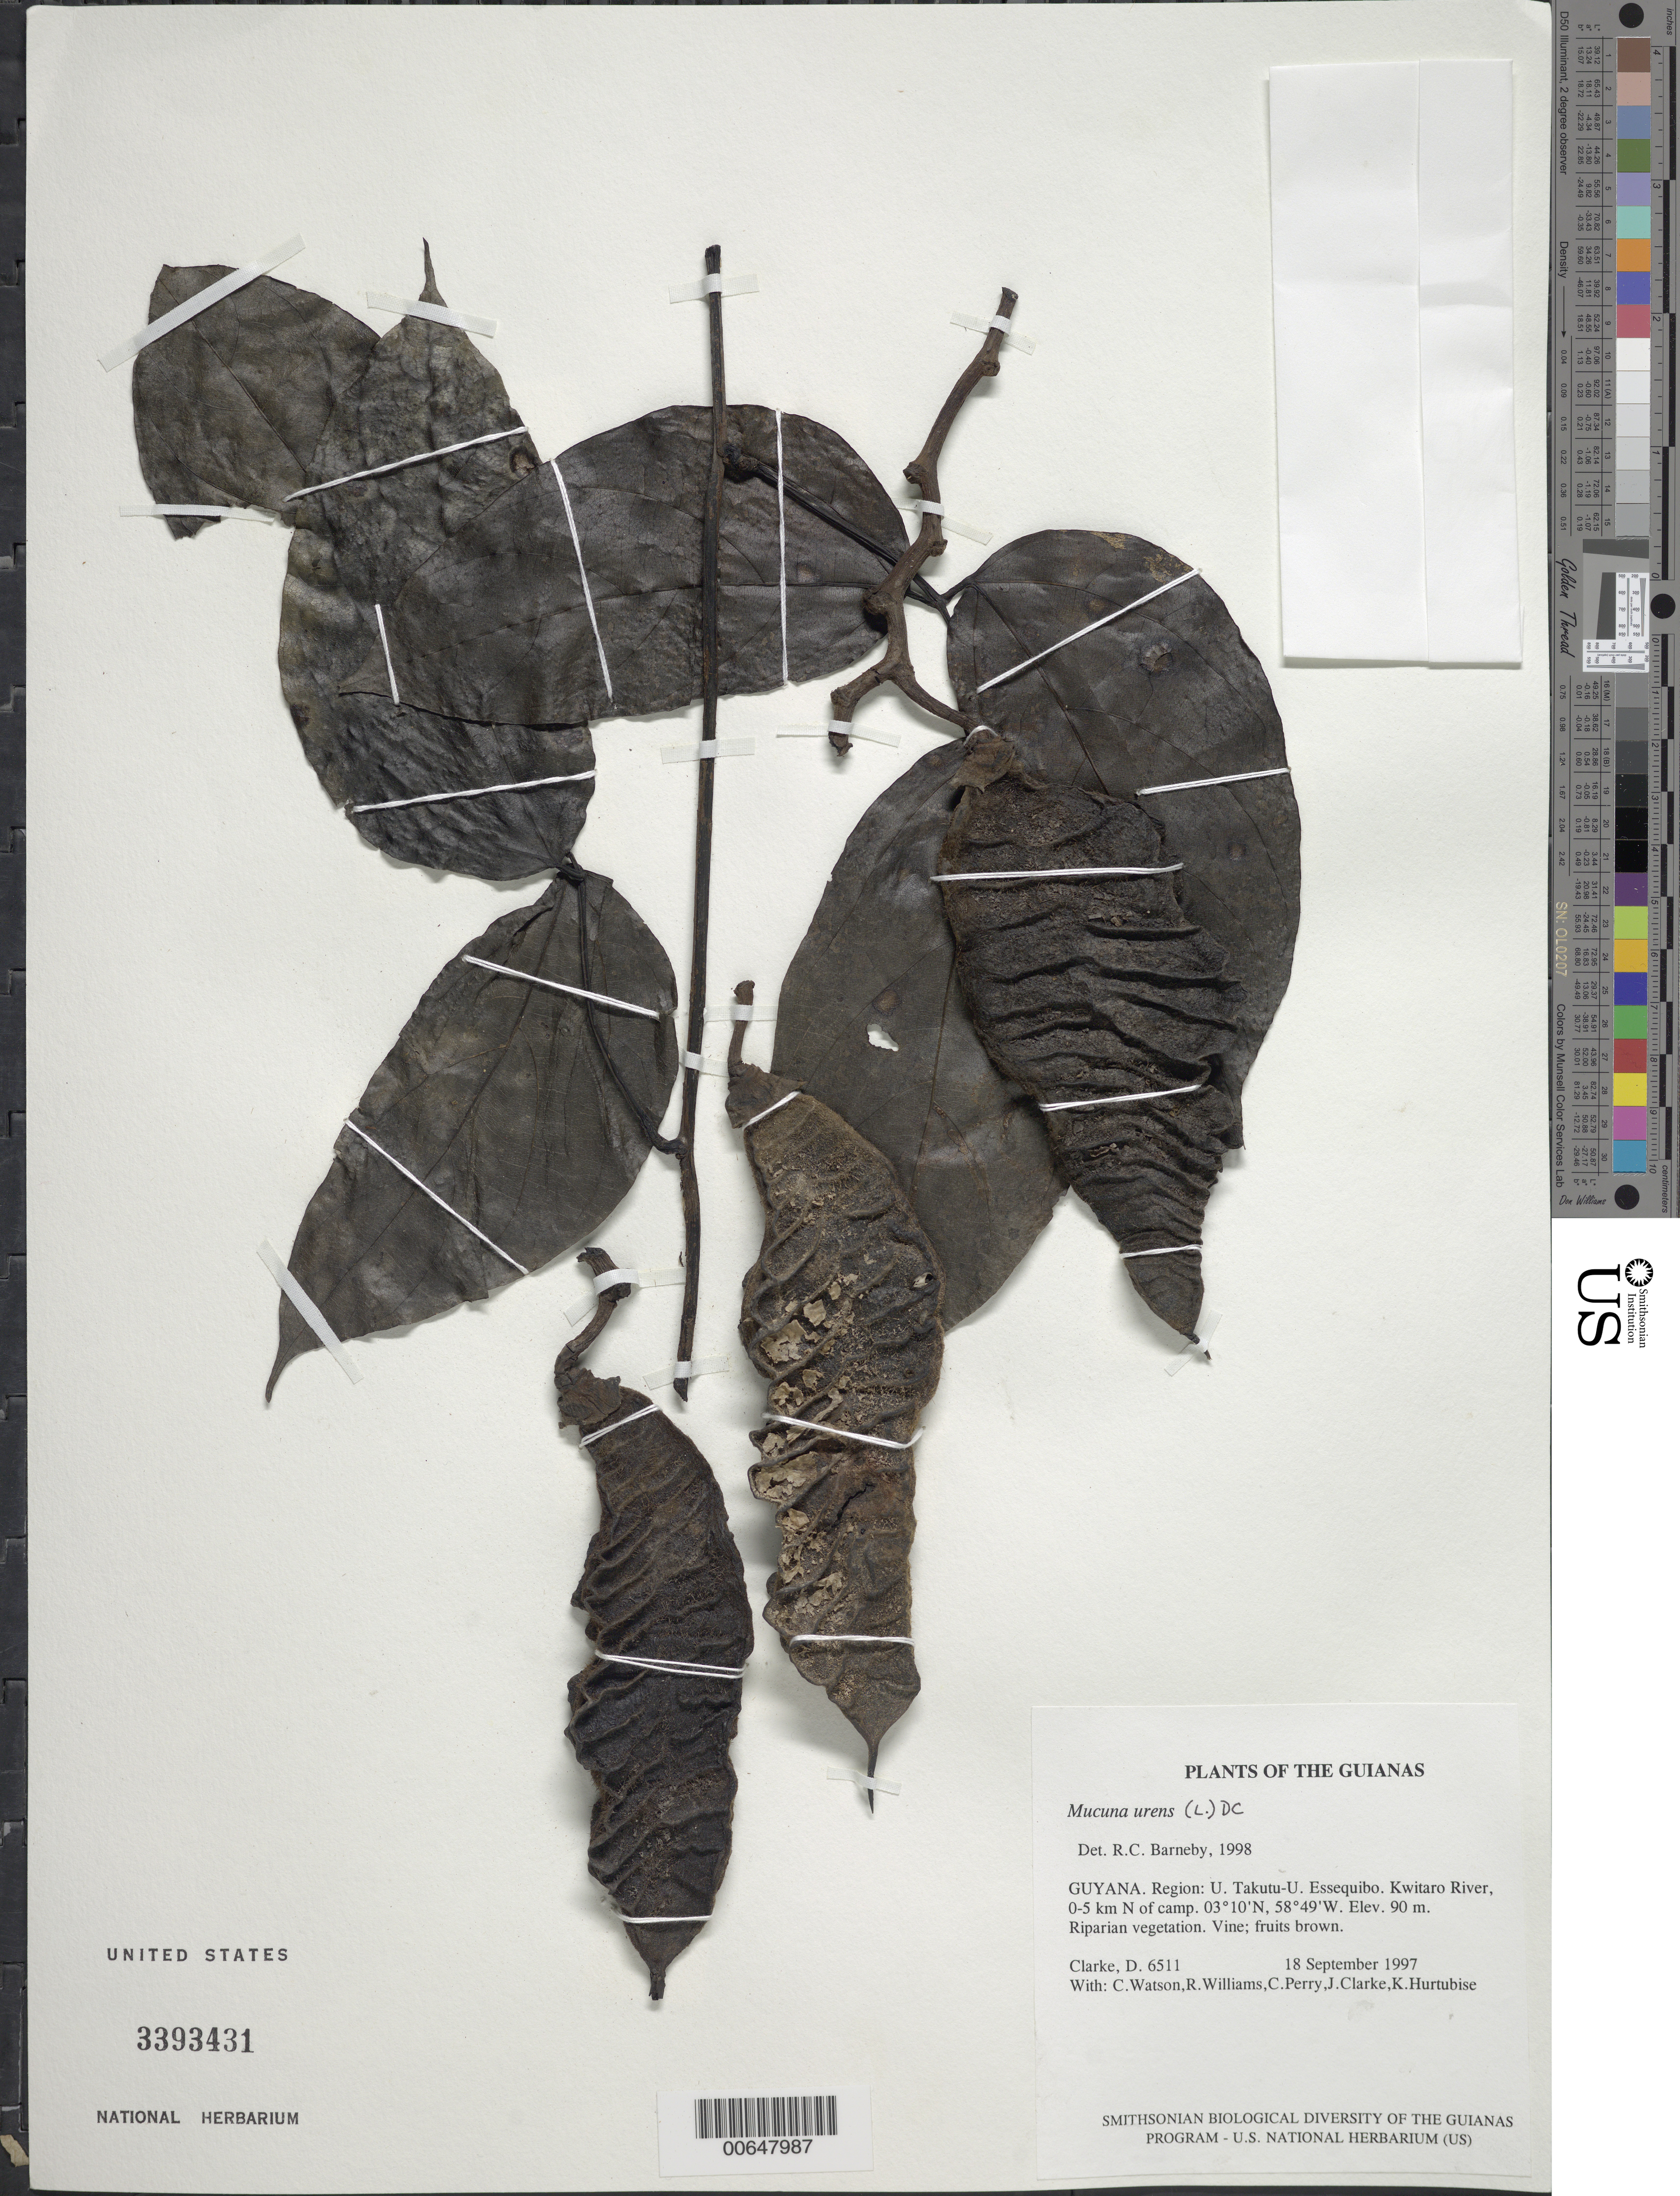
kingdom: Plantae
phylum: Tracheophyta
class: Magnoliopsida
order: Fabales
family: Fabaceae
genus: Mucuna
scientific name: Mucuna urens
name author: (L.) Medik.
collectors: H. D. Clarke, C. Watson, R. Williams, C. Perry, J. Clarke & K. Hurtubise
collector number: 6511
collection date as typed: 18 September 1997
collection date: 1997-09-18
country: Guyana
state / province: U. Takutu-U. Essequibo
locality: Kwitaro River, 0-5 km N of camp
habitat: Riparian vegetation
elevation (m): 90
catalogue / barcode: US 3393431